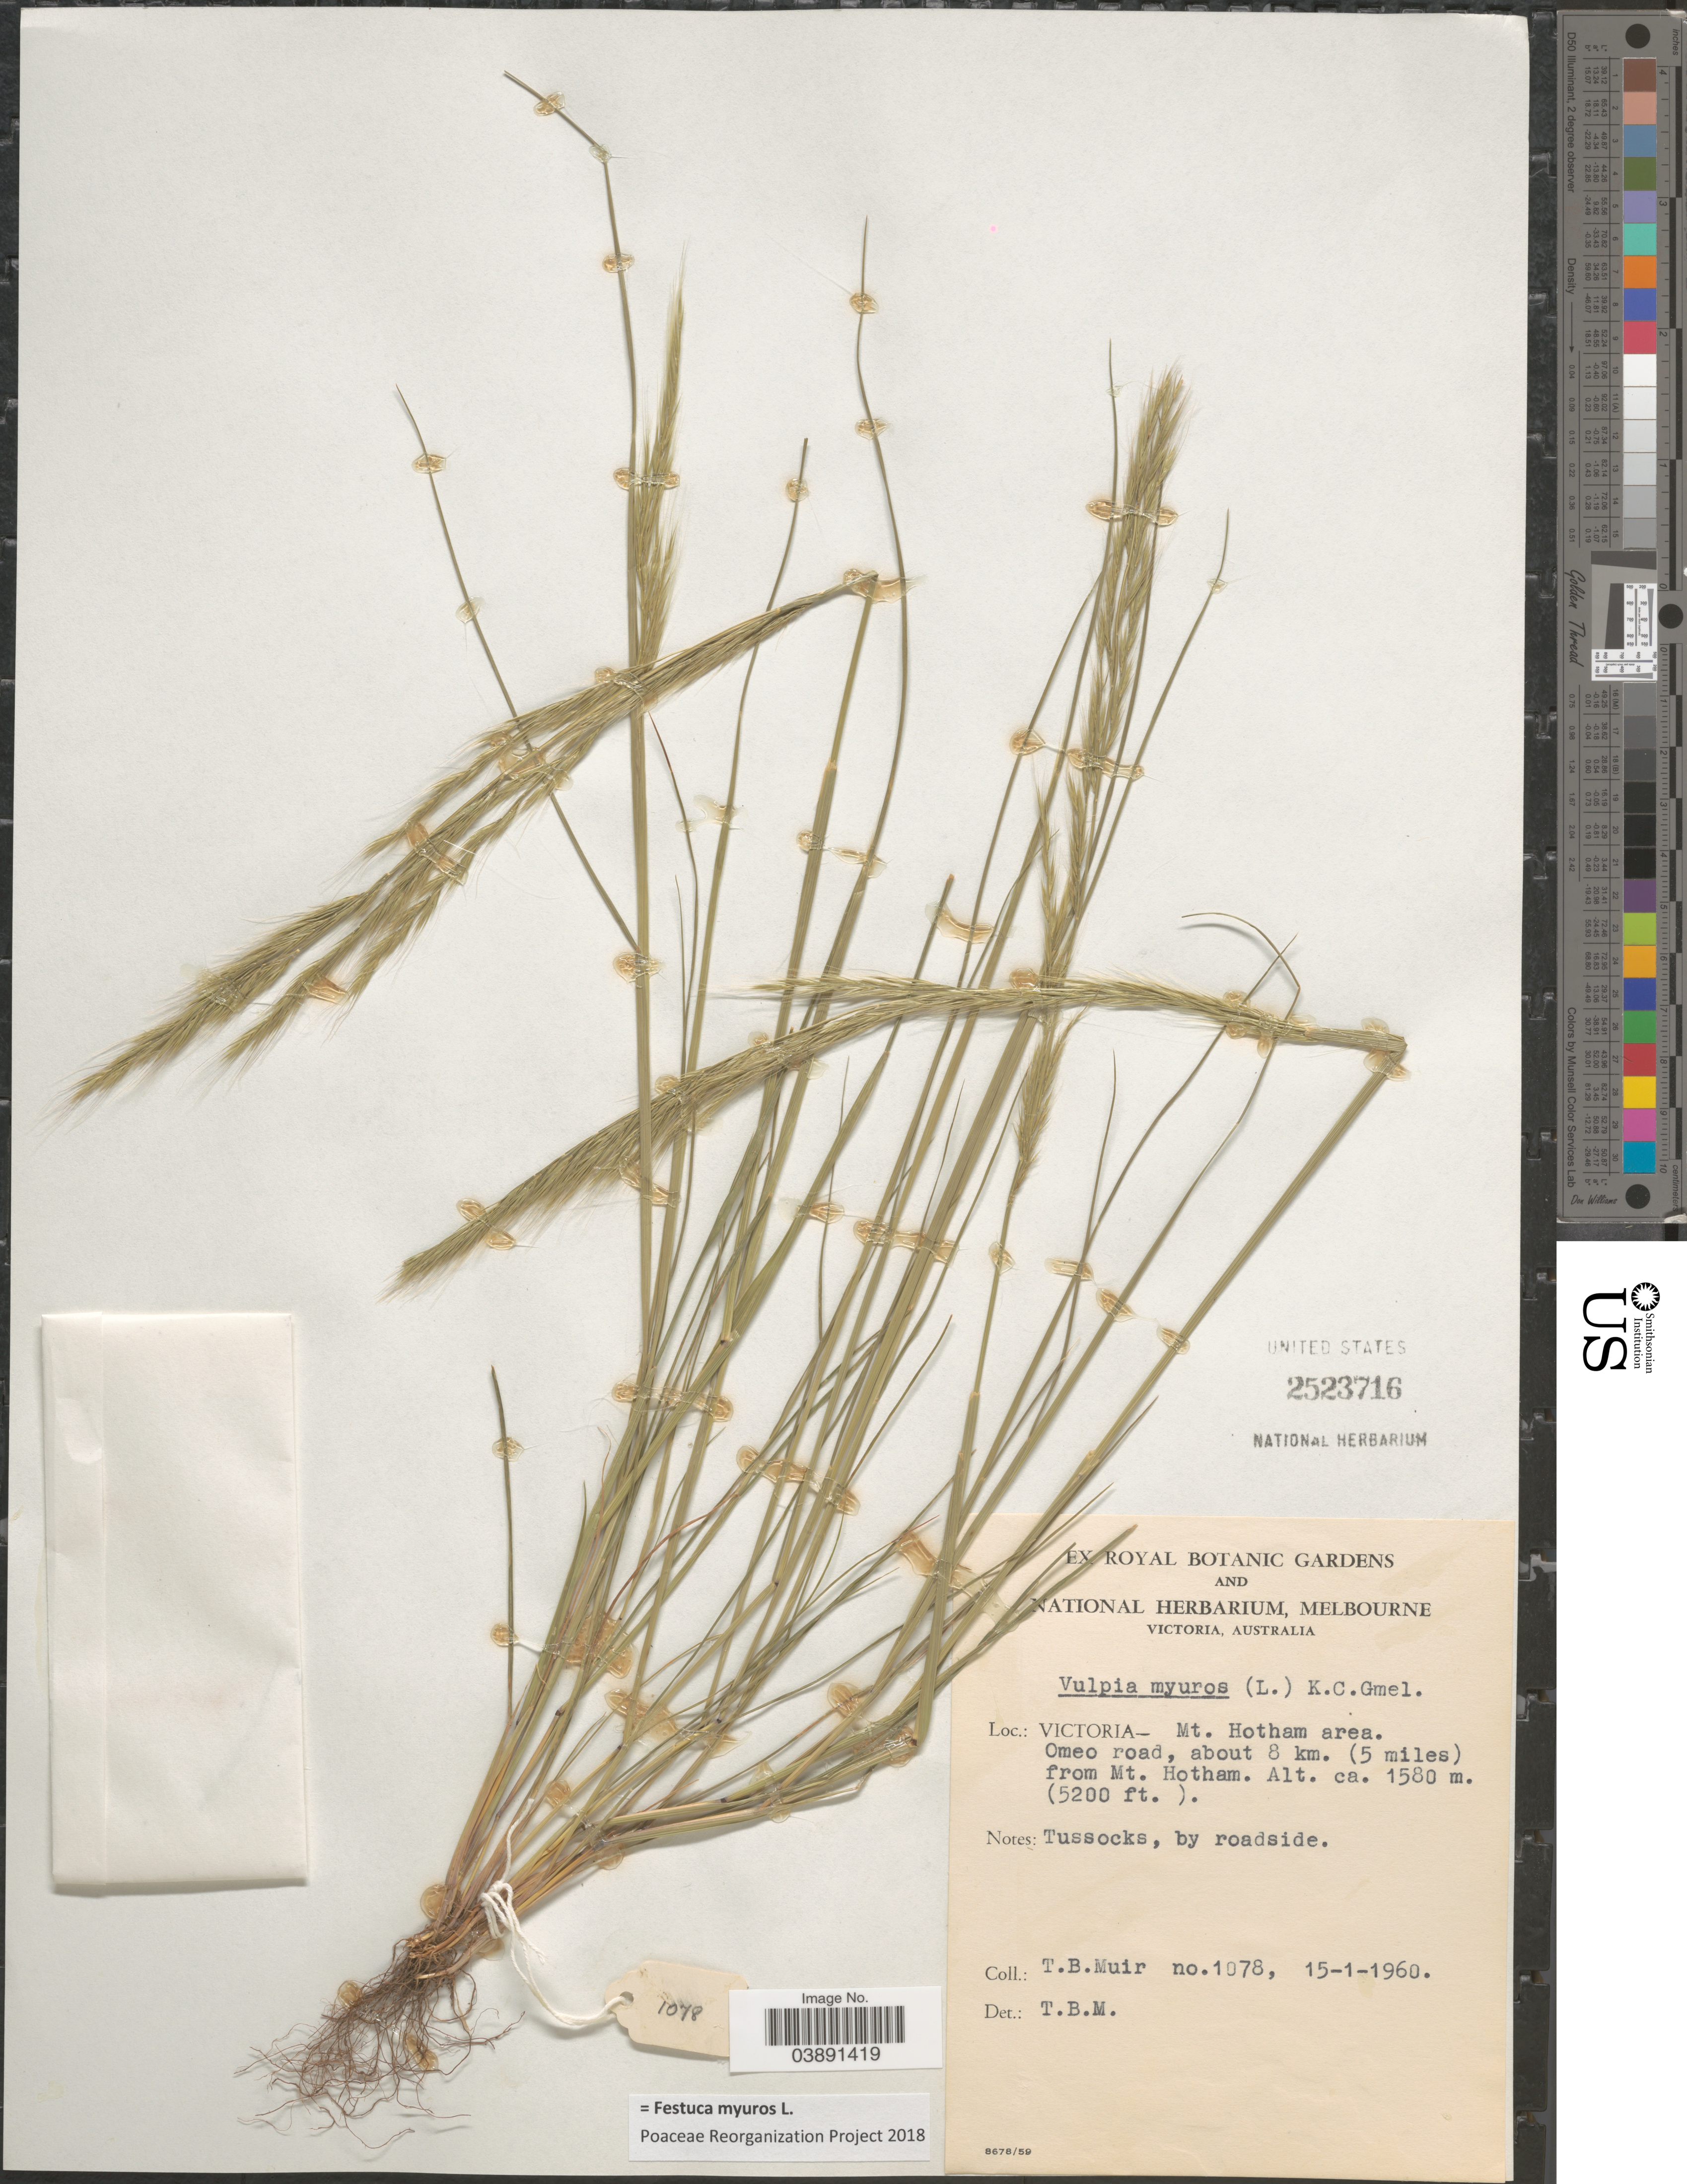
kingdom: Plantae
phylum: Tracheophyta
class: Liliopsida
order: Poales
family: Poaceae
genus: Festuca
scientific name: Festuca myuros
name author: L.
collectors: T. Muir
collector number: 1078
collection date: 1960-01-15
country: Australia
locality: Victoria - Mt. Hotham area. Omeo road, about 8 km. (5 miles) from Mt. Hotham.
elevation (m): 1580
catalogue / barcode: US 2523716